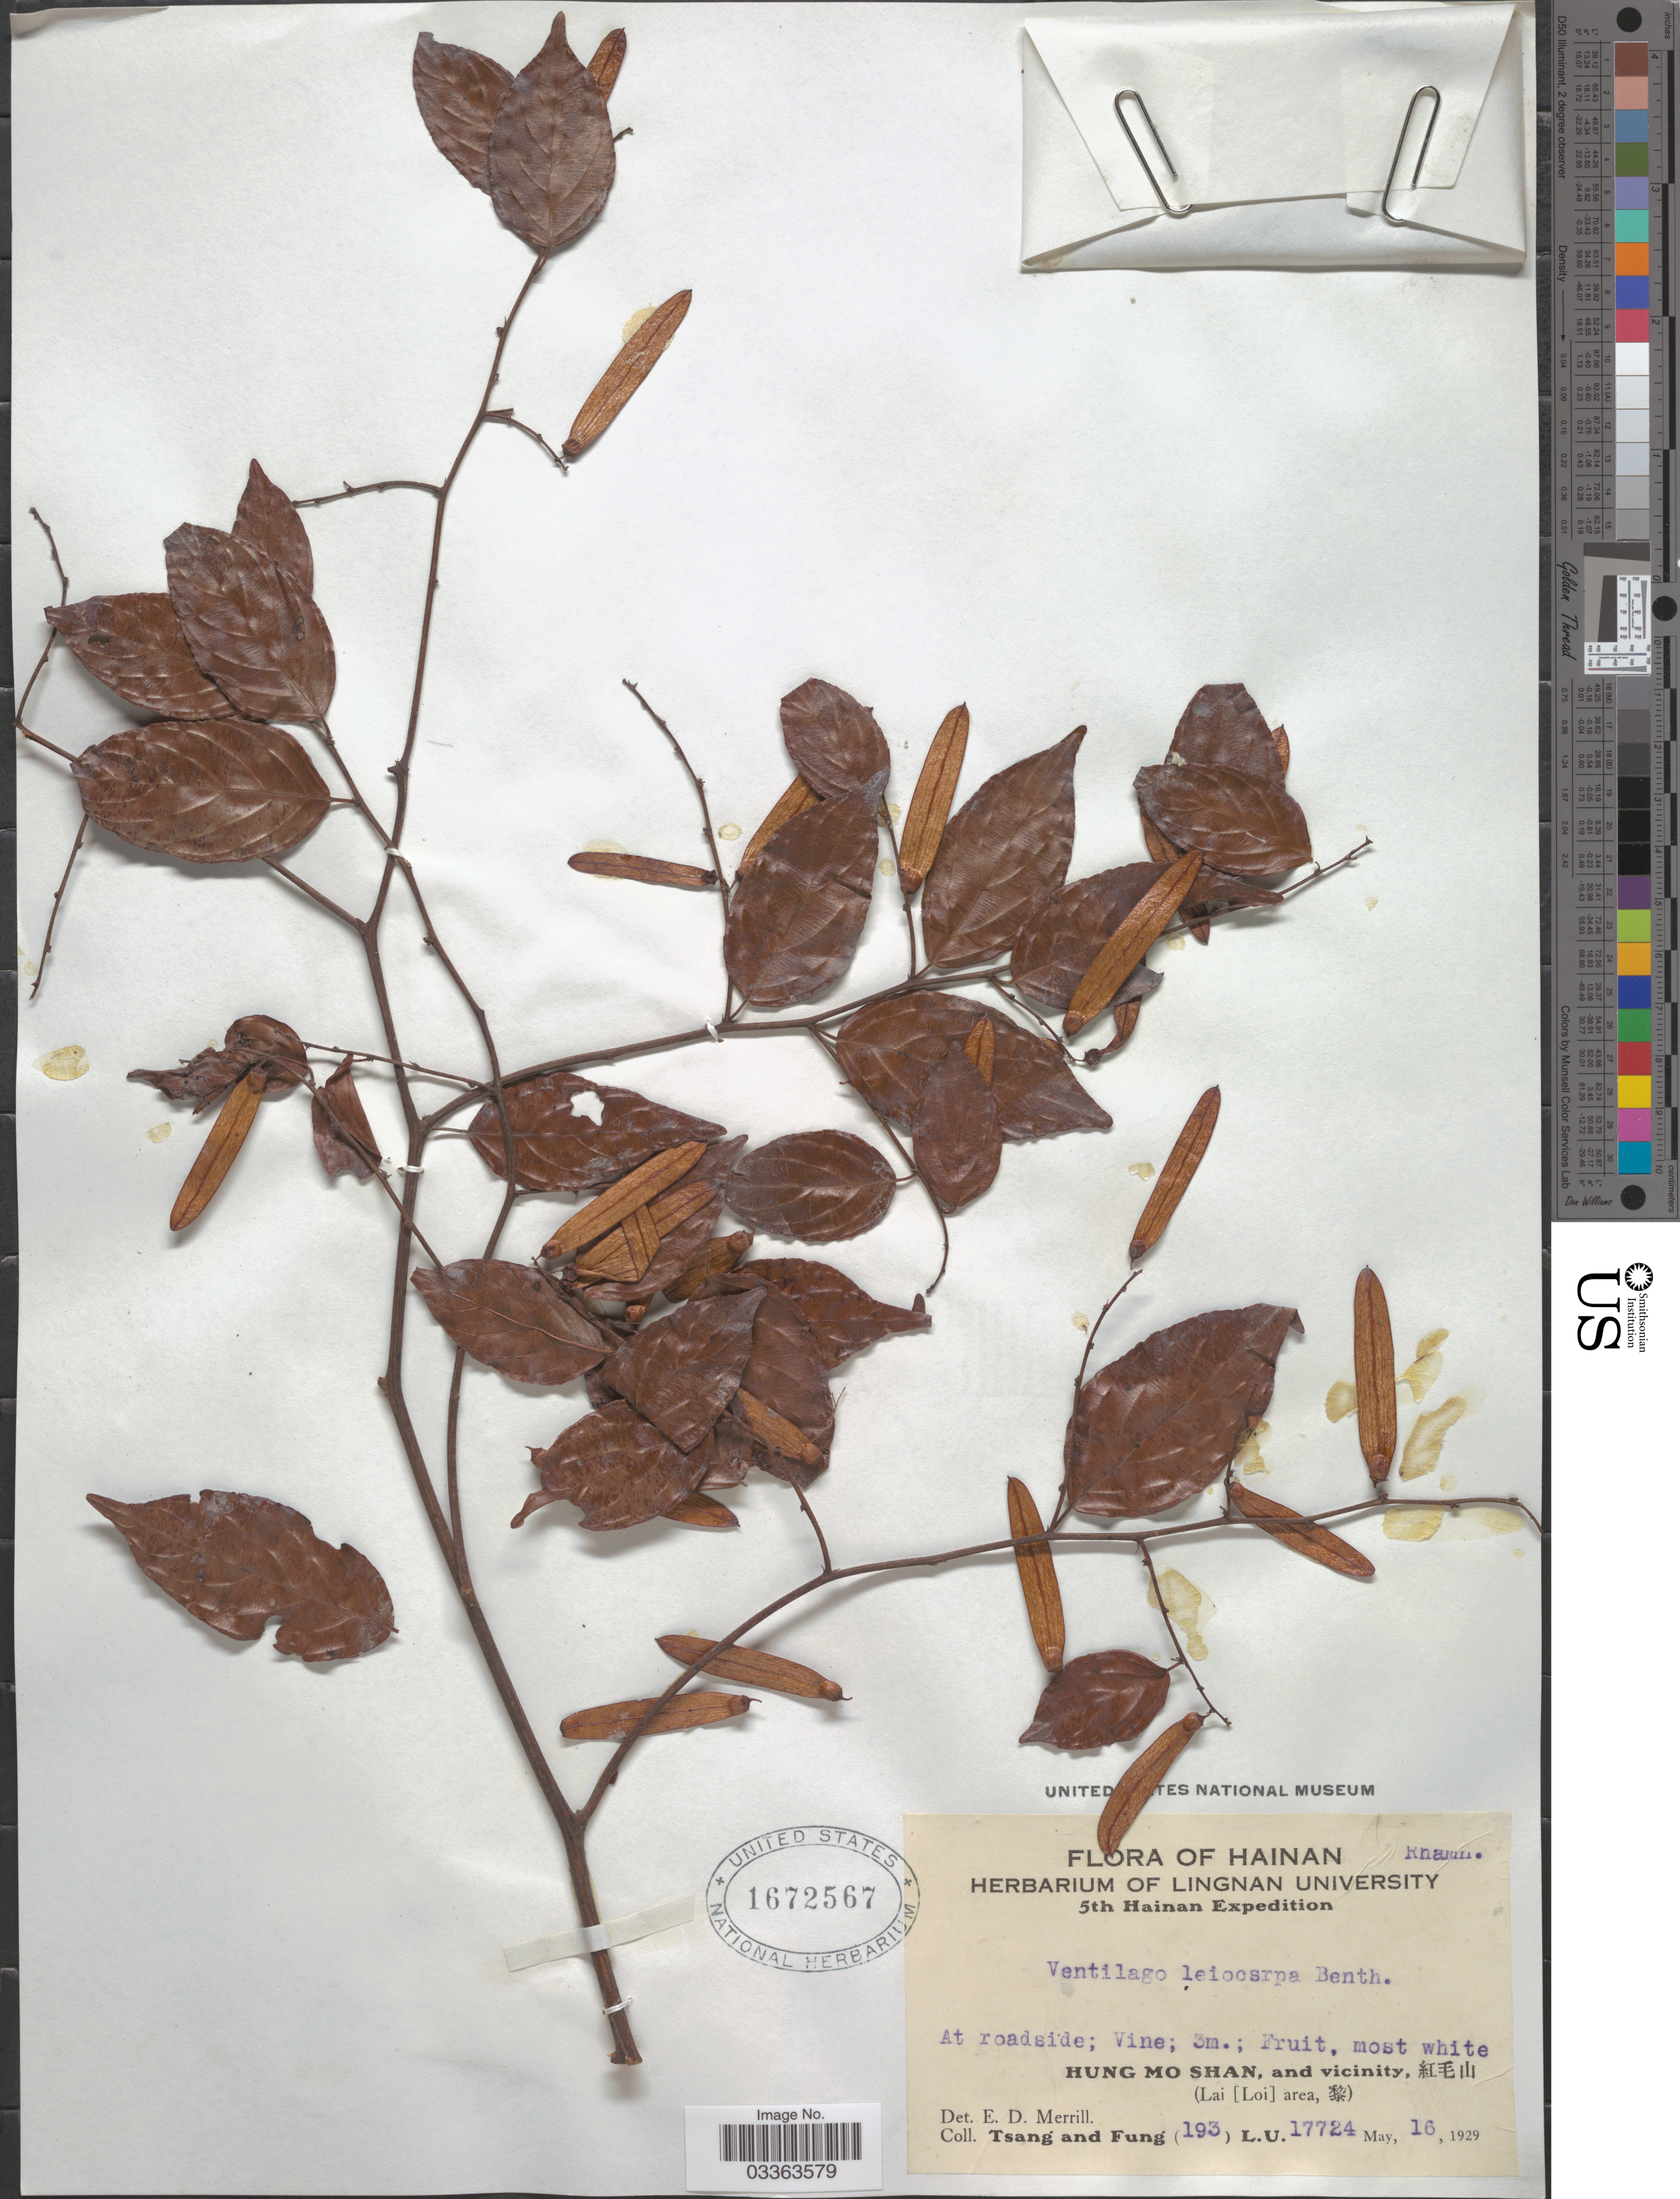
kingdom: Plantae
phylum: Tracheophyta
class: Magnoliopsida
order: Rosales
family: Rhamnaceae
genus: Ventilago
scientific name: Ventilago leiocarpa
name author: Benth.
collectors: -. T'sang & Fung, --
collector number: (193)L.U.17724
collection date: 1929-05-16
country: China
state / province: Hainan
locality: Hung Mo Shan, and vicinity, X. (Lai [Loi] area, X).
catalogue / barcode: US 1672567